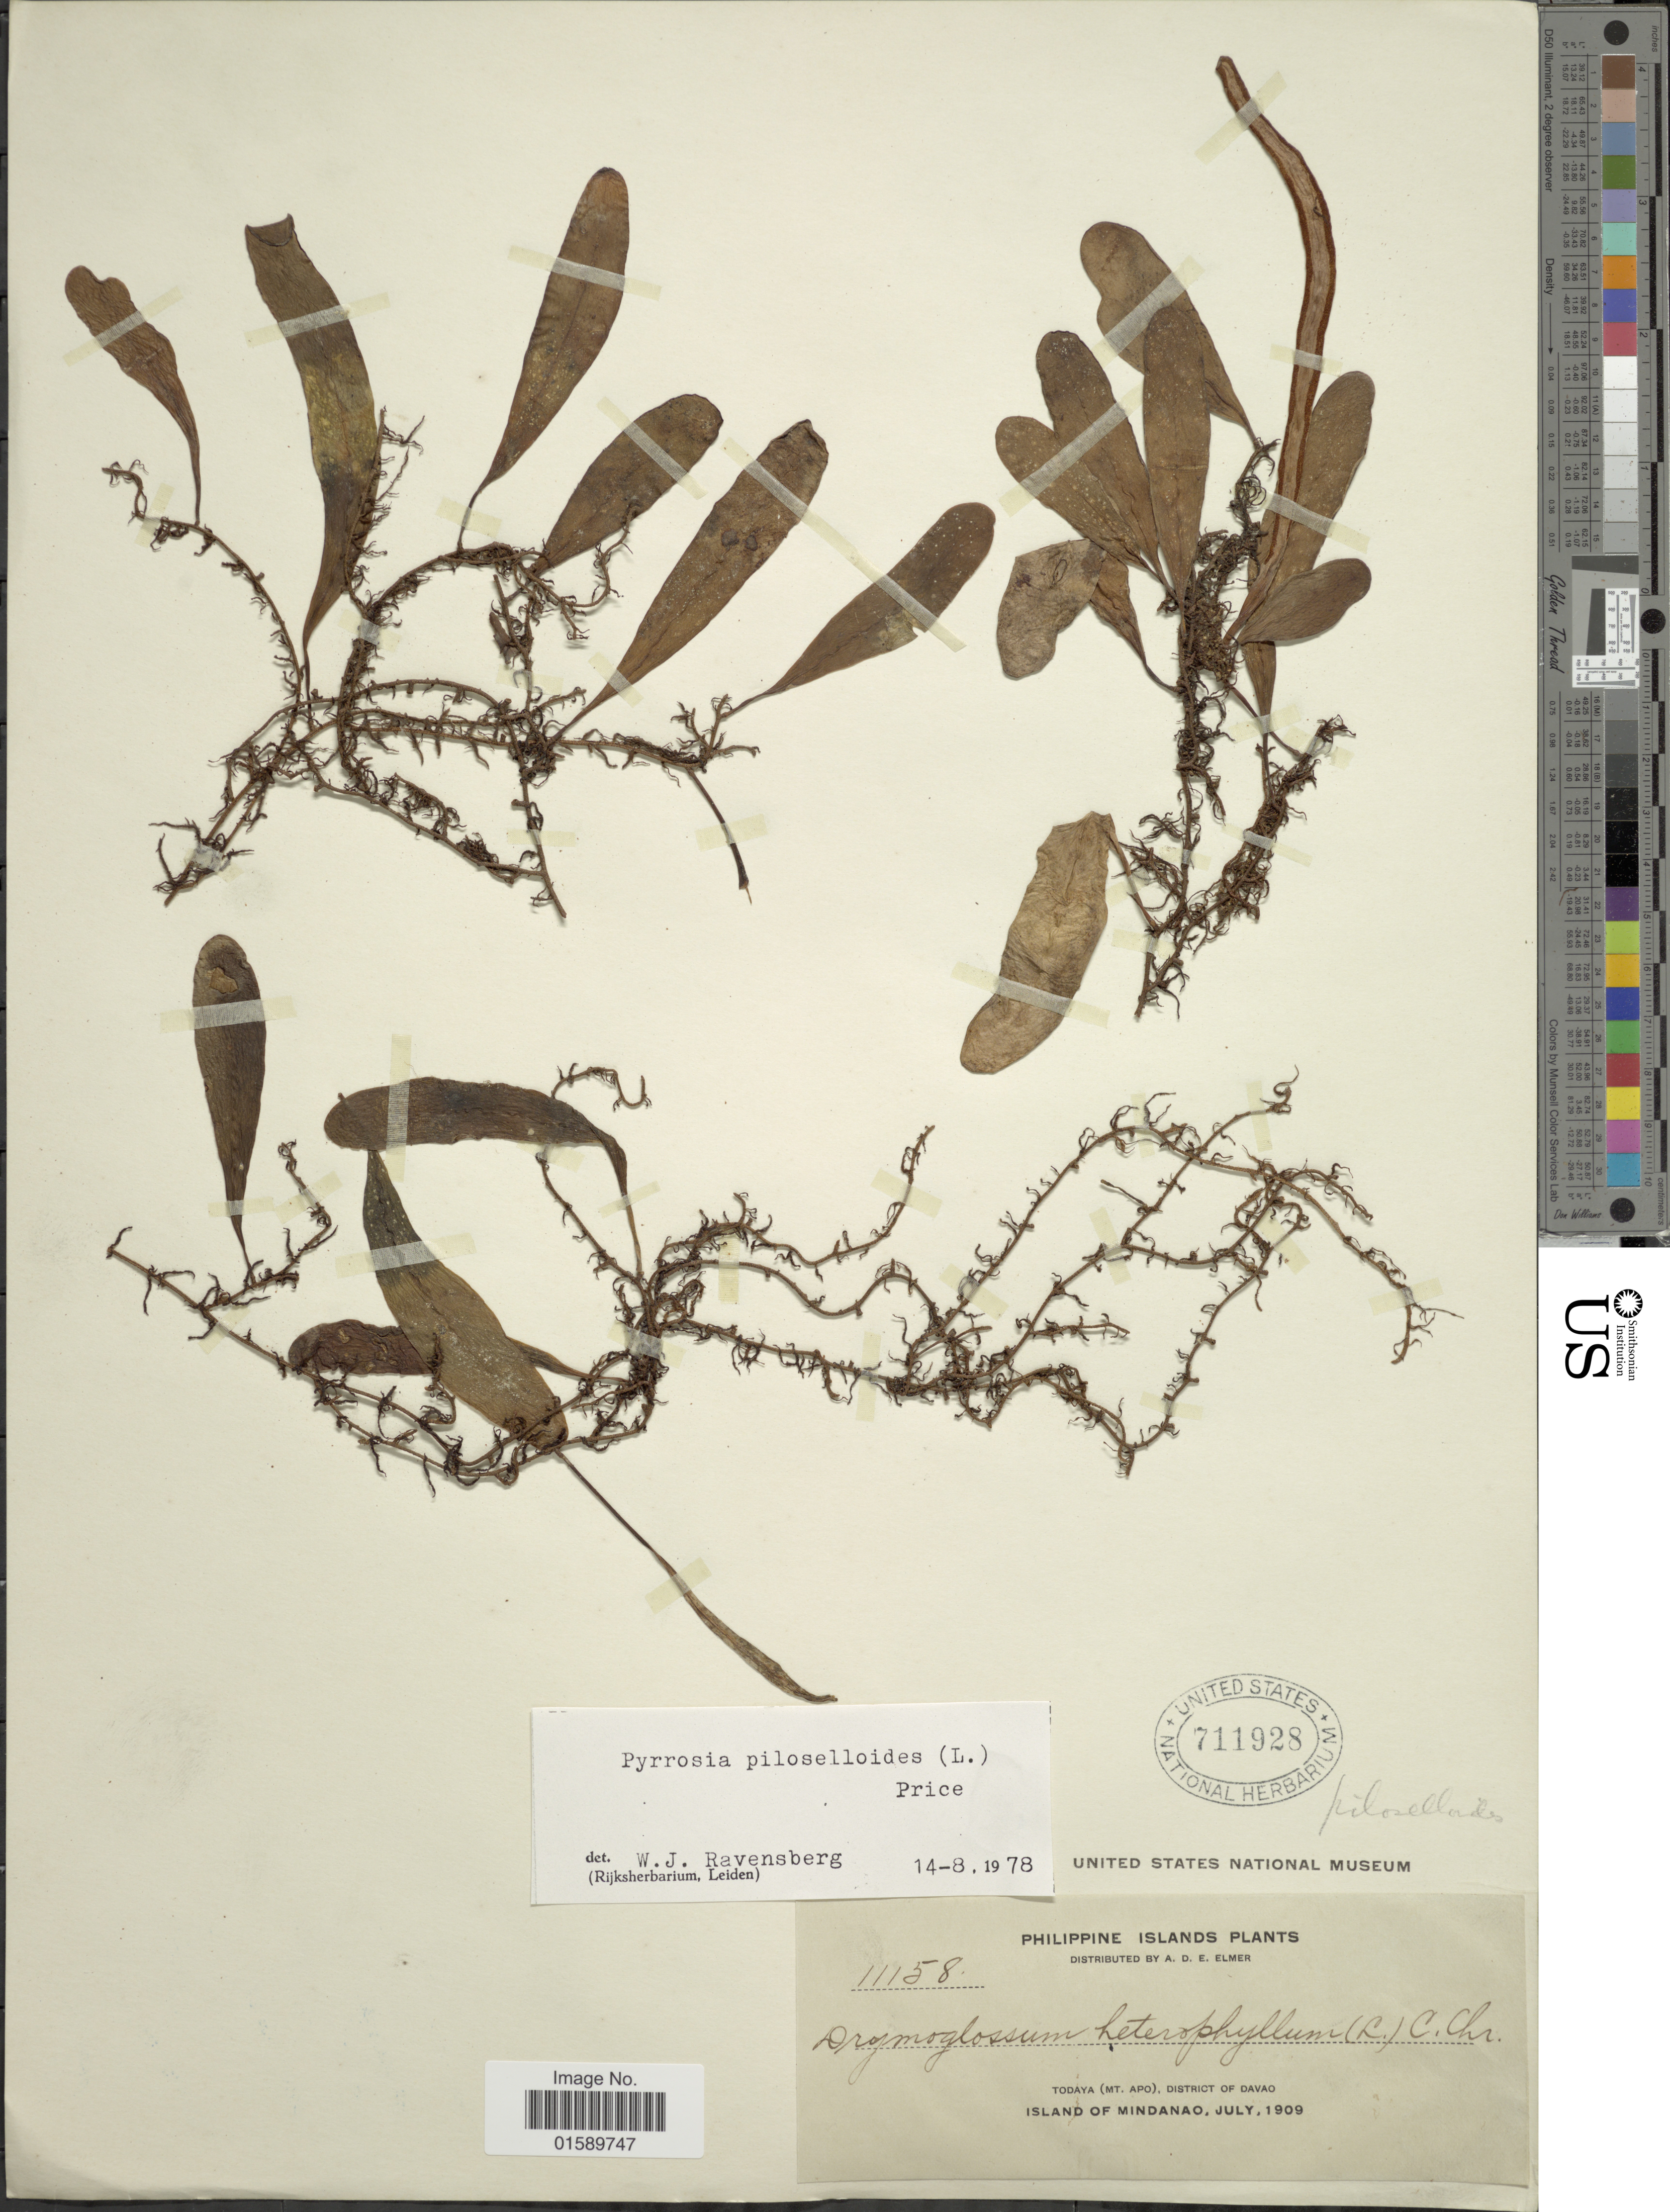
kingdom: Plantae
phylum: Tracheophyta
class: Polypodiopsida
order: Polypodiales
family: Polypodiaceae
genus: Pyrrosia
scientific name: Pyrrosia piloselloides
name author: (L.) M.G. Price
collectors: A. D. E. Elmer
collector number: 11158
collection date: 1909-07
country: Philippines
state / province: Davao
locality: Island of Mindanao, District of Davao. Island of Mindanao.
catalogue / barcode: US 711928